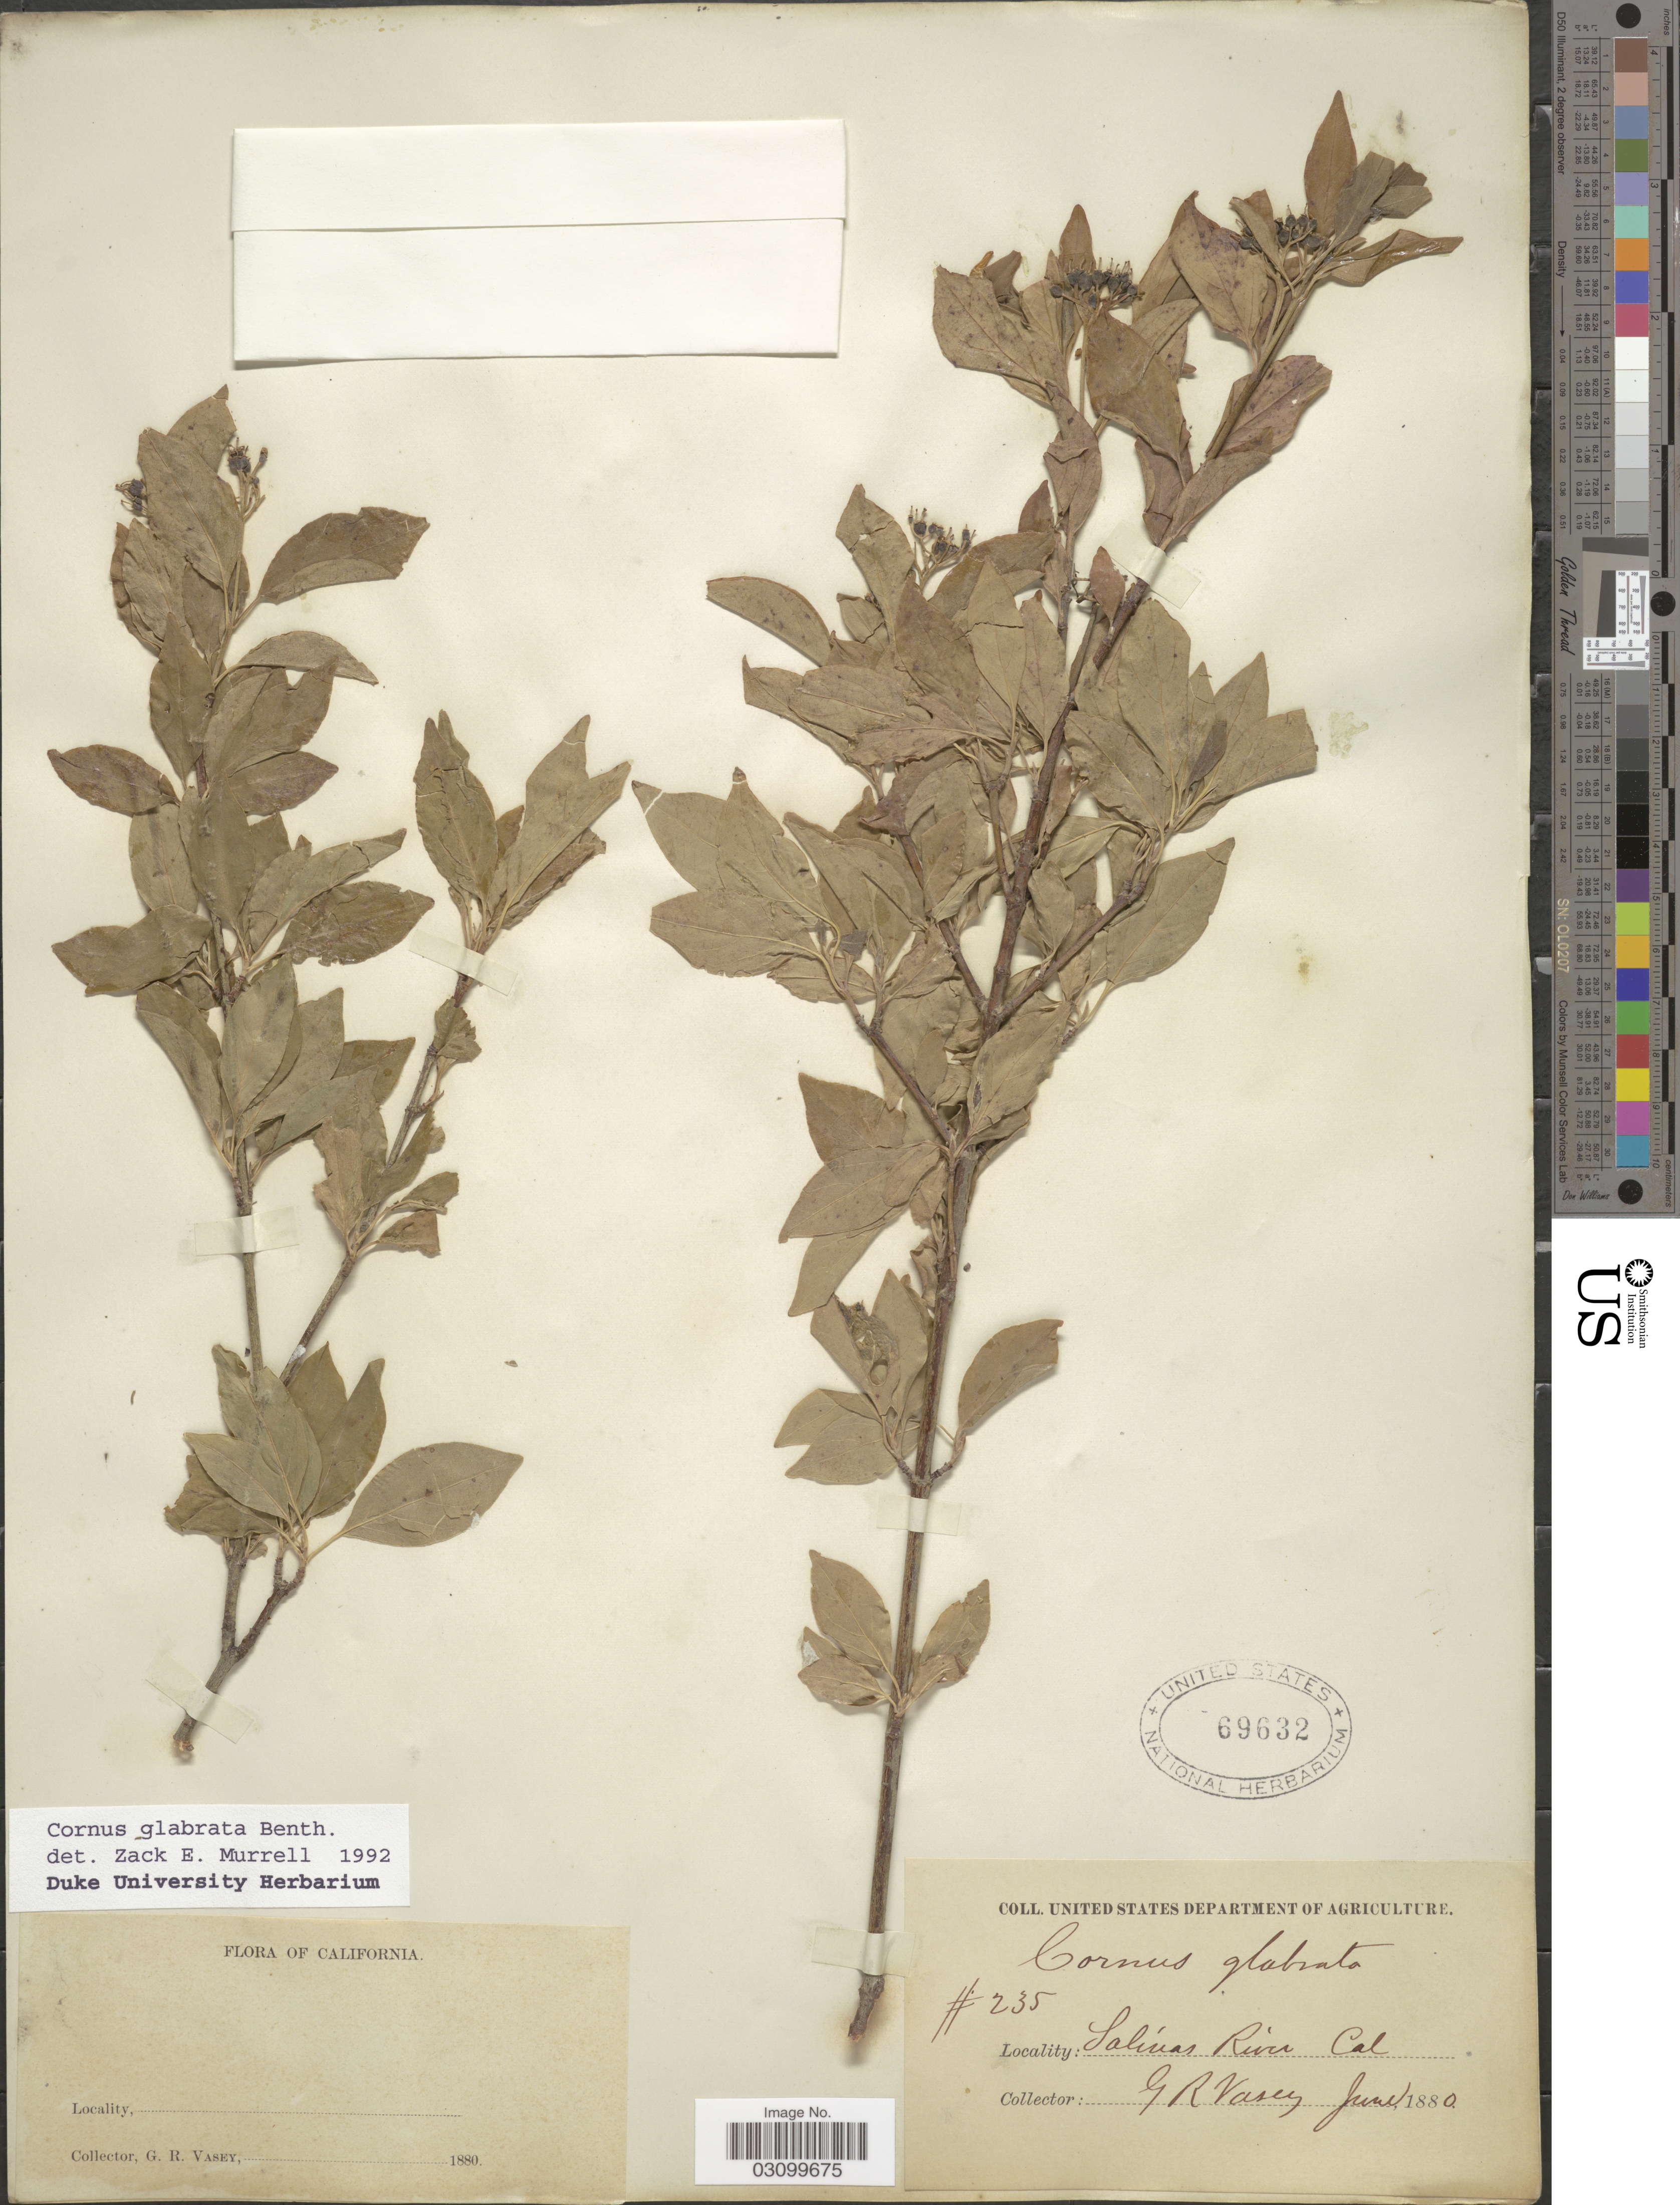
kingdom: Plantae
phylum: Tracheophyta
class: Magnoliopsida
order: Cornales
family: Cornaceae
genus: Cornus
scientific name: Cornus glabrata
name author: Benth.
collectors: G. R. Vasey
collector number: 235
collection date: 1880-06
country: United States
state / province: California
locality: Salinas River.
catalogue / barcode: US 69632